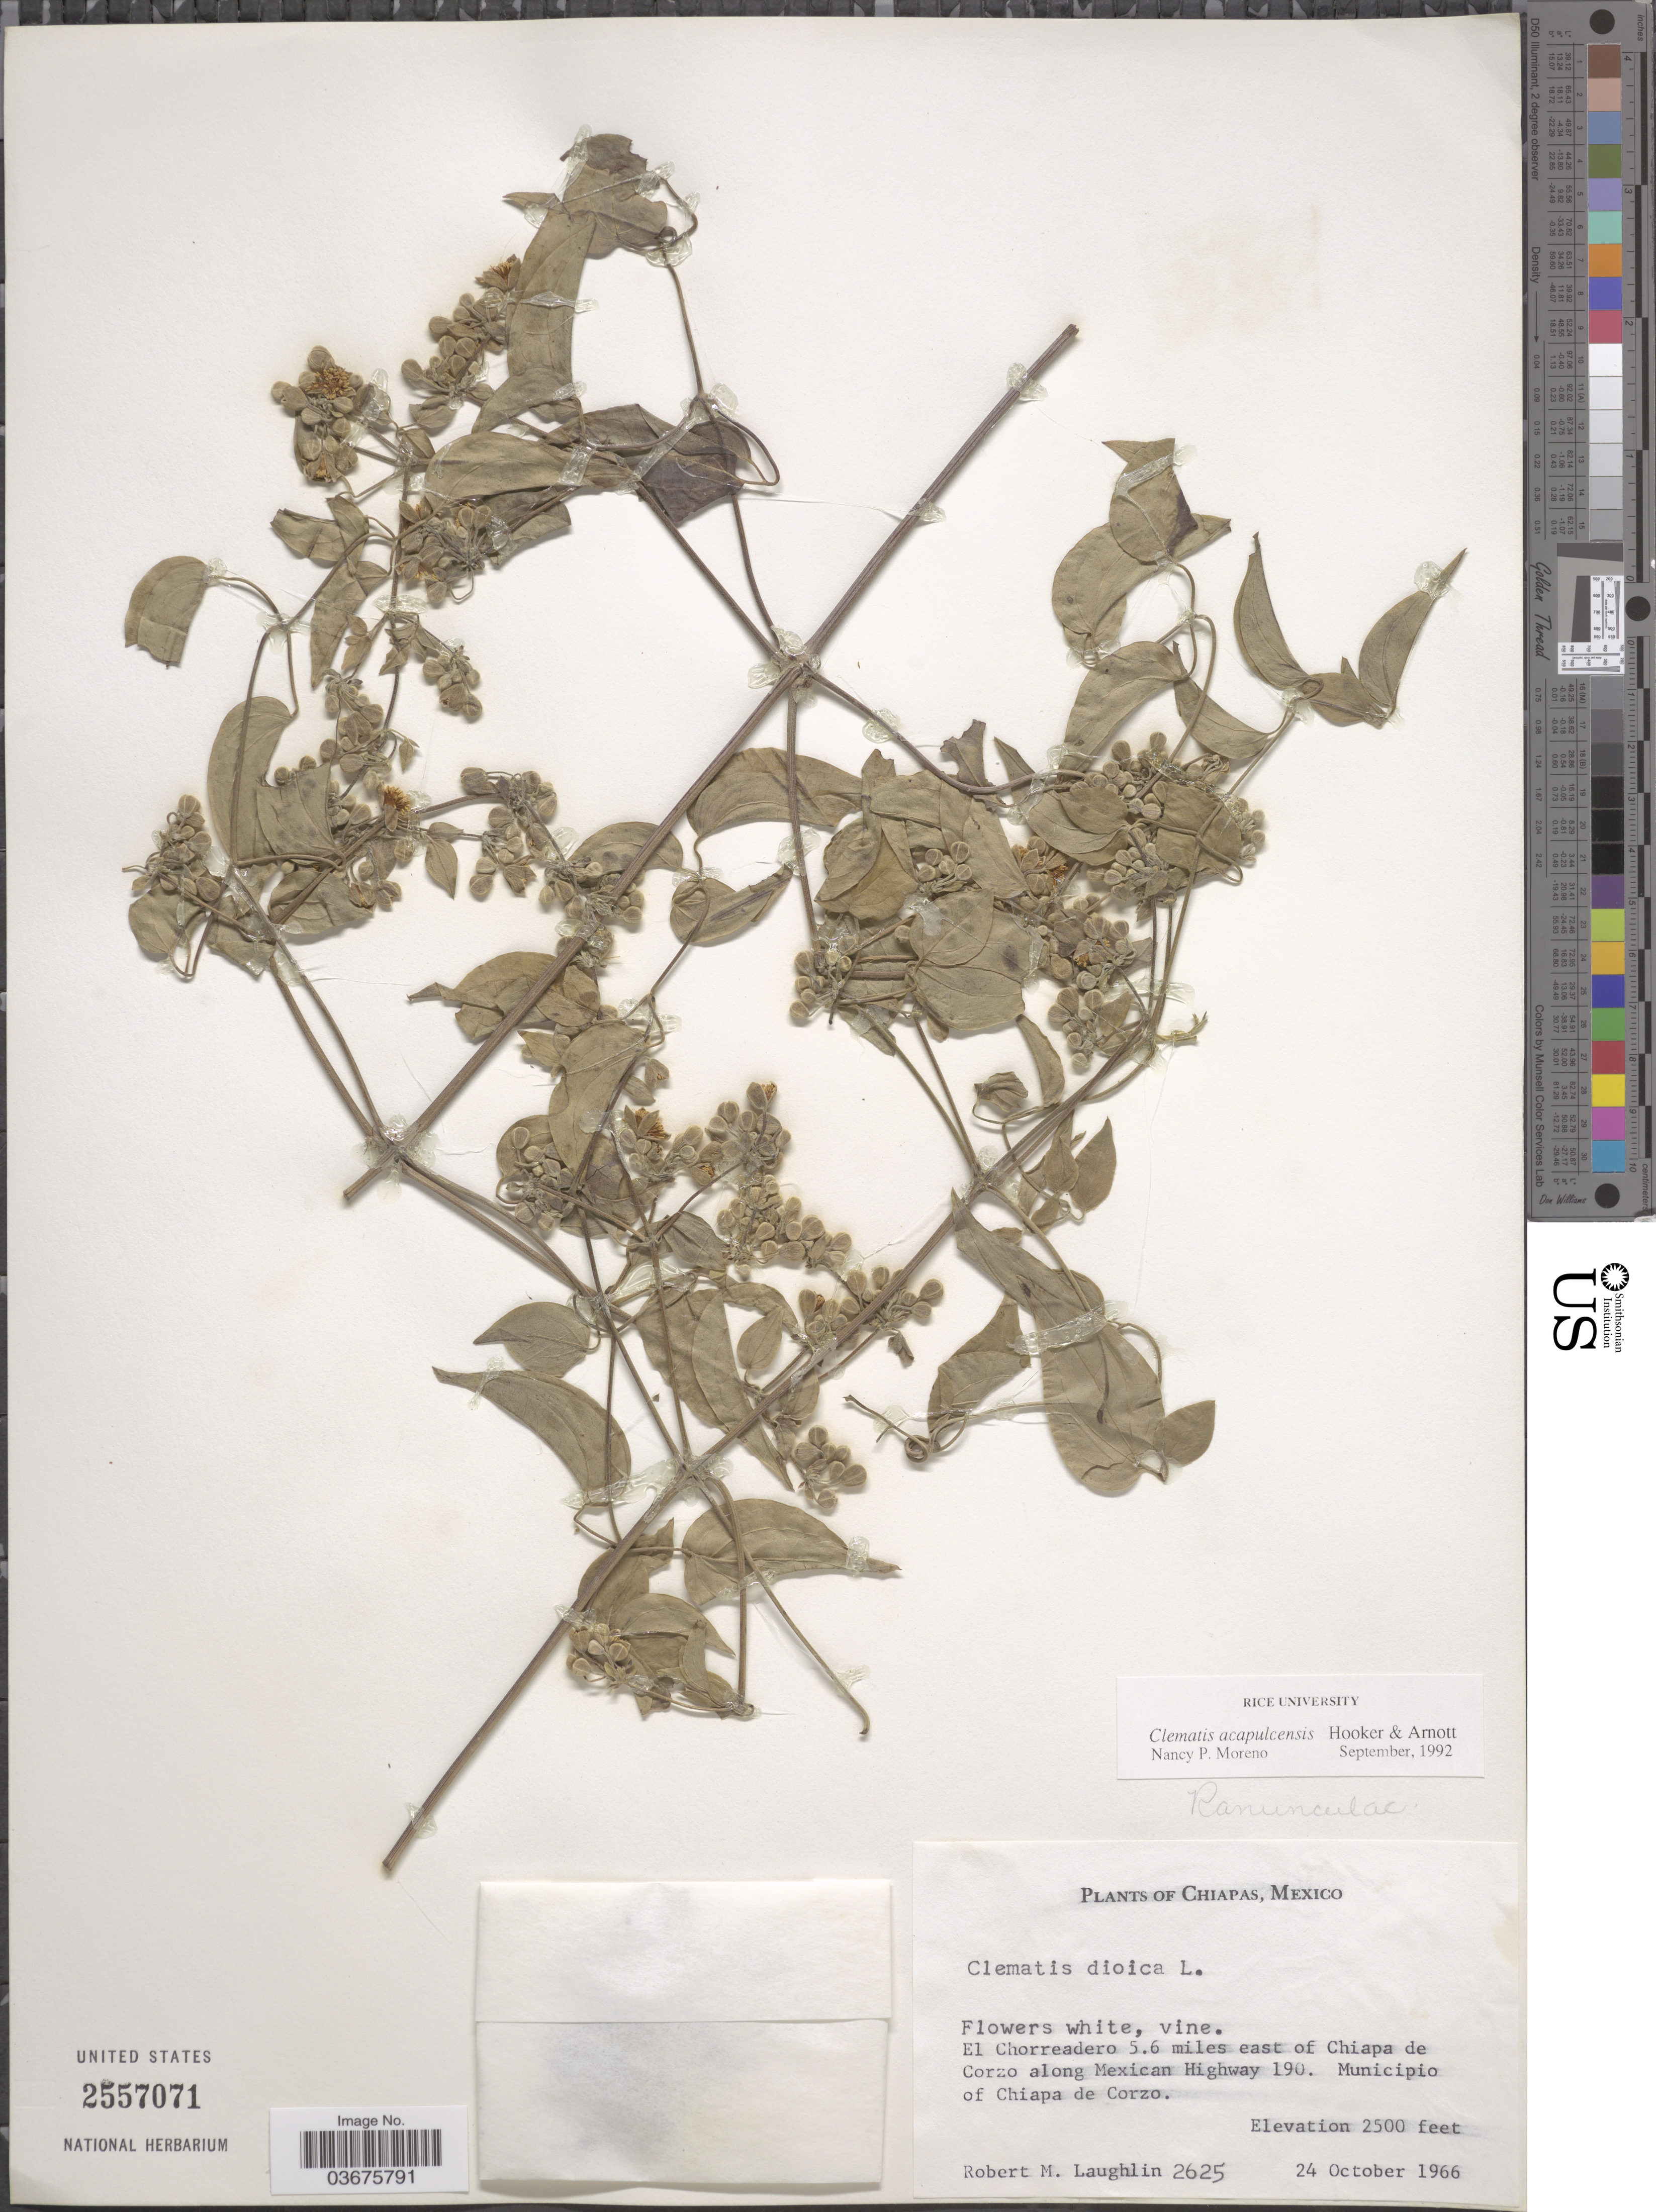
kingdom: Plantae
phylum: Tracheophyta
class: Magnoliopsida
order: Ranunculales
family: Ranunculaceae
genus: Clematis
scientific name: Clematis acapulcensis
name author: Hook. & Arn.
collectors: R. M. Laughlin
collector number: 2625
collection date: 1966-10-24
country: Mexico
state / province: Chiapas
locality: El Chorreadero 5.6 miles east of Chiapa de Corzo along Mexican Highway 190. Municipio of Chiapa de Corzo.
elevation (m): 762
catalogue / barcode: US 2557071